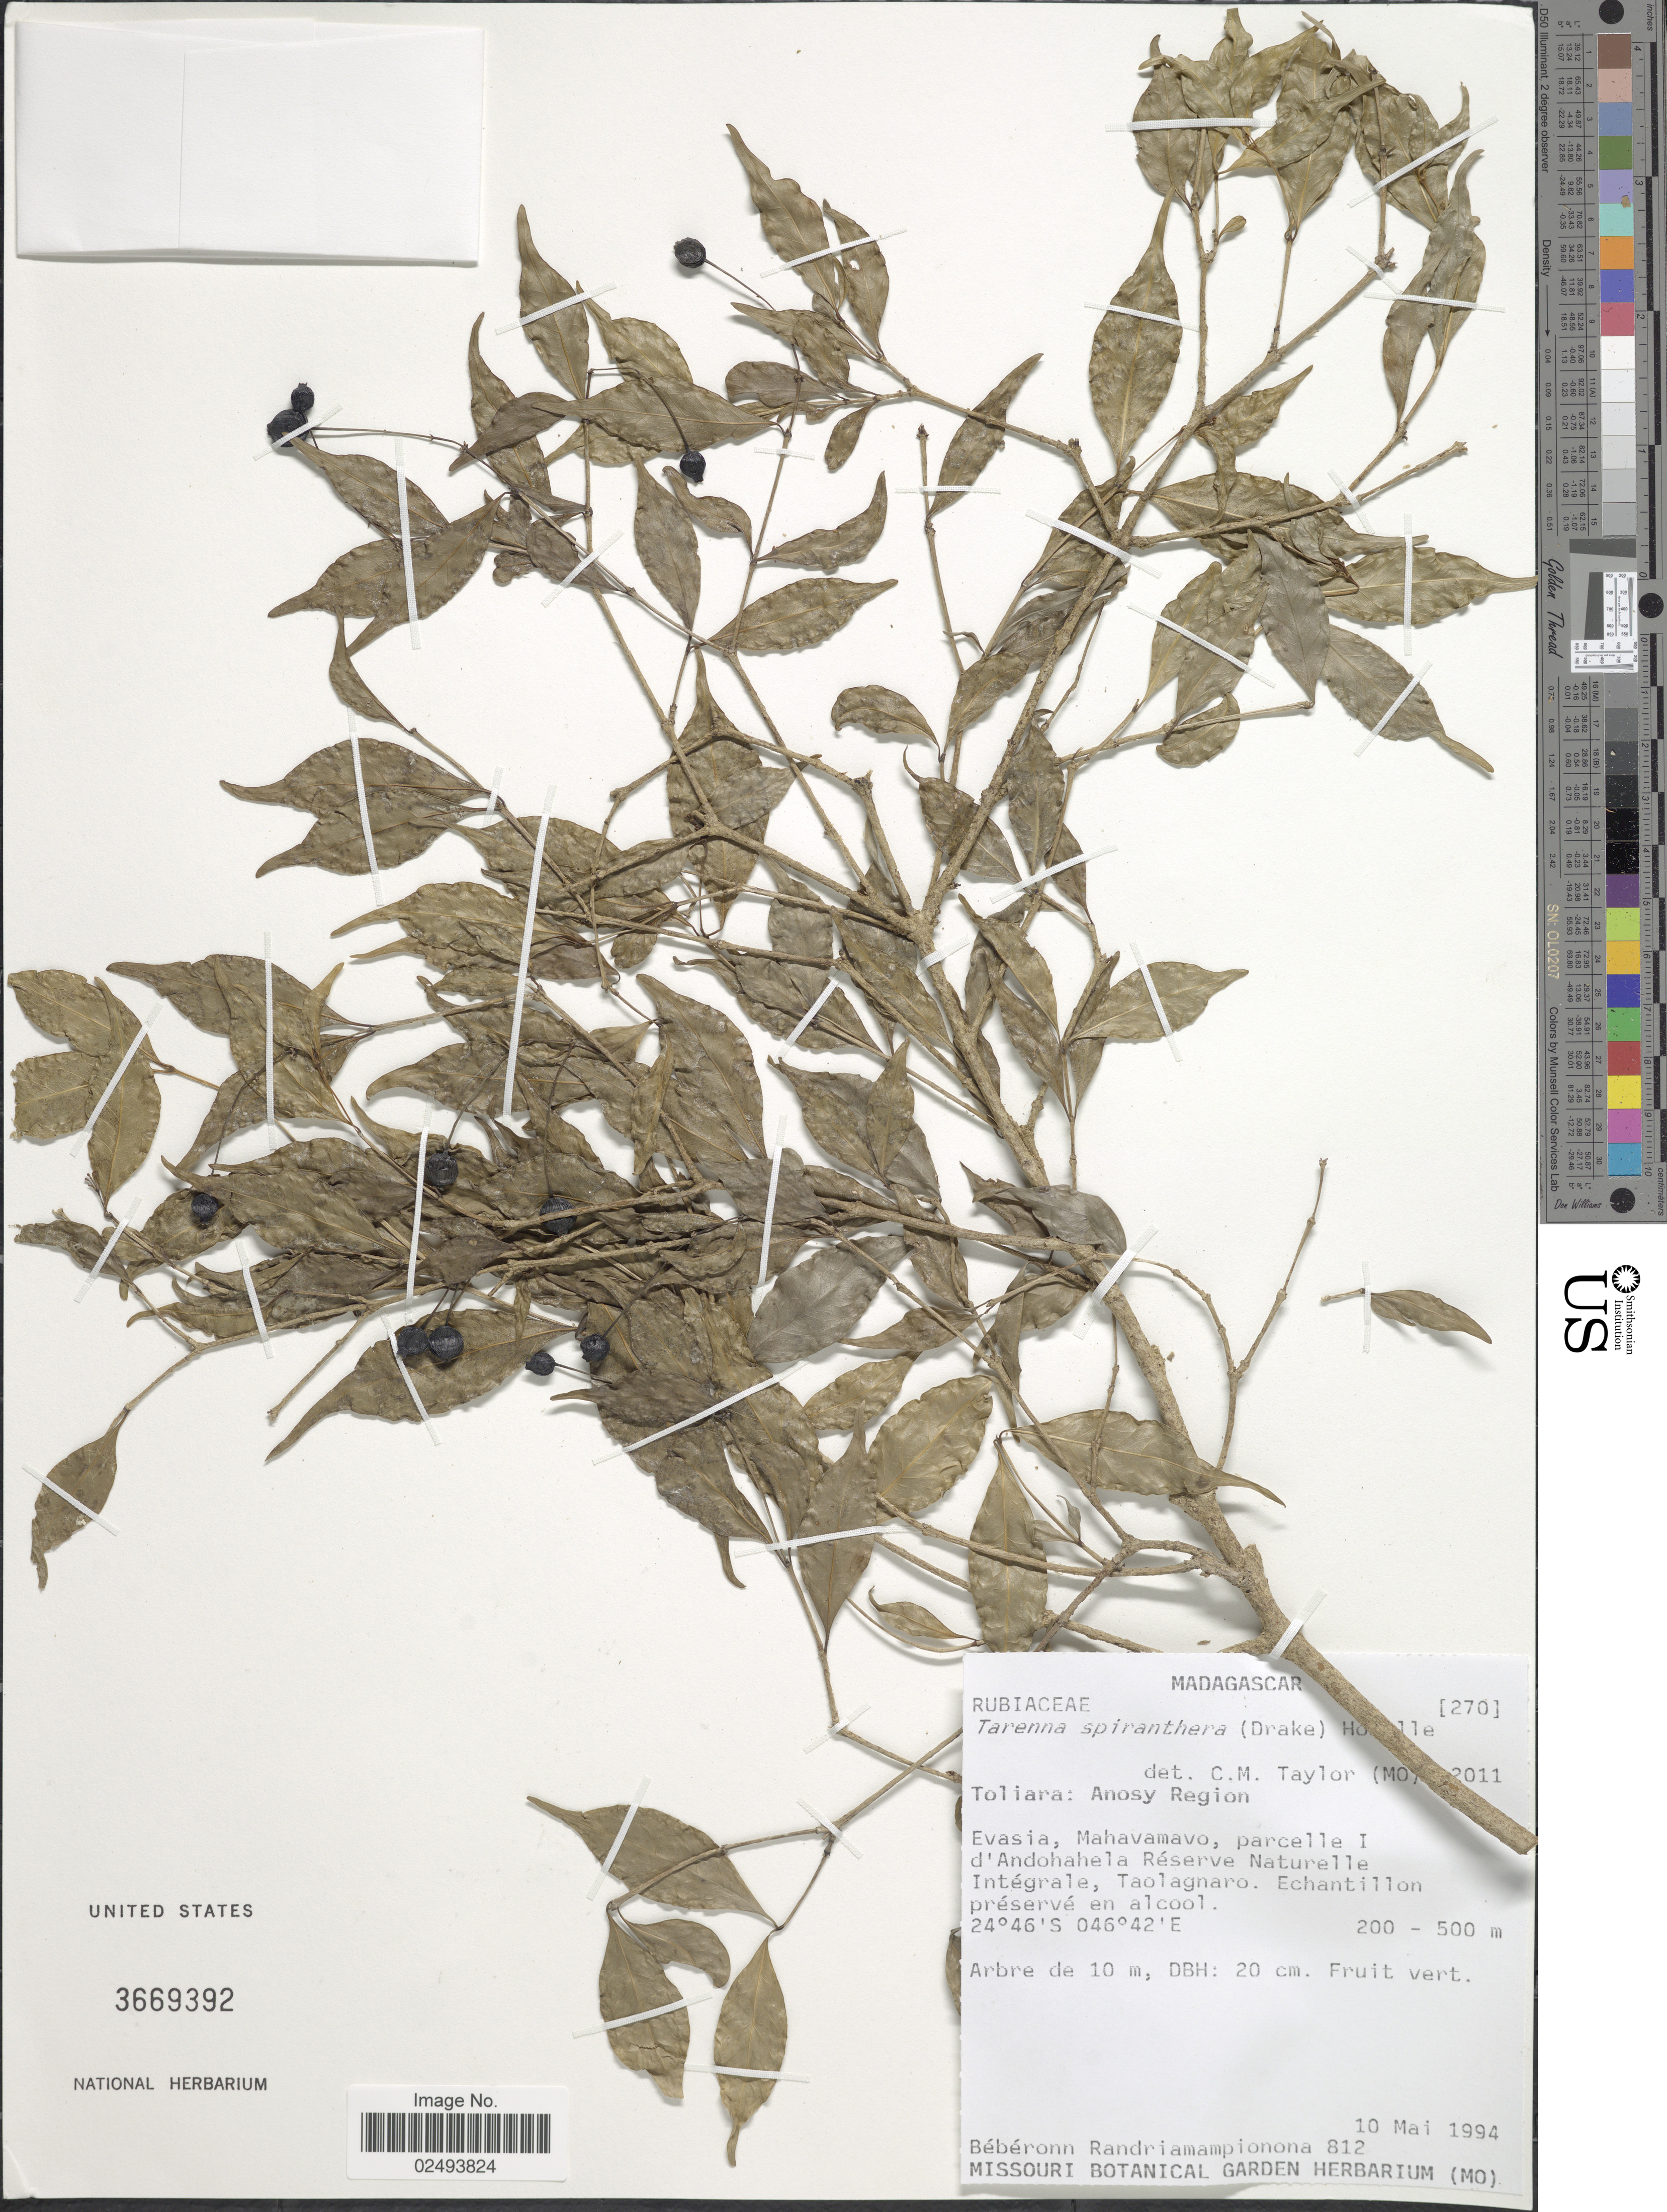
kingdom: Plantae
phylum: Tracheophyta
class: Magnoliopsida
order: Gentianales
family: Rubiaceae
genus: Tarenna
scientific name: Tarenna spiranthera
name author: (Drake) Homolle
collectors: B. Randriamampionona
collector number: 812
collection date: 1994-05-10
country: Madagascar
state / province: Anosy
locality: Anosy Region. Evasia, Mahavamavo, parcelle I d'Andohahela Reserve Naturelle Integrale, Taolagnaro. Enchantillon preserve en alcool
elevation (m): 200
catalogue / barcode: US 3669392